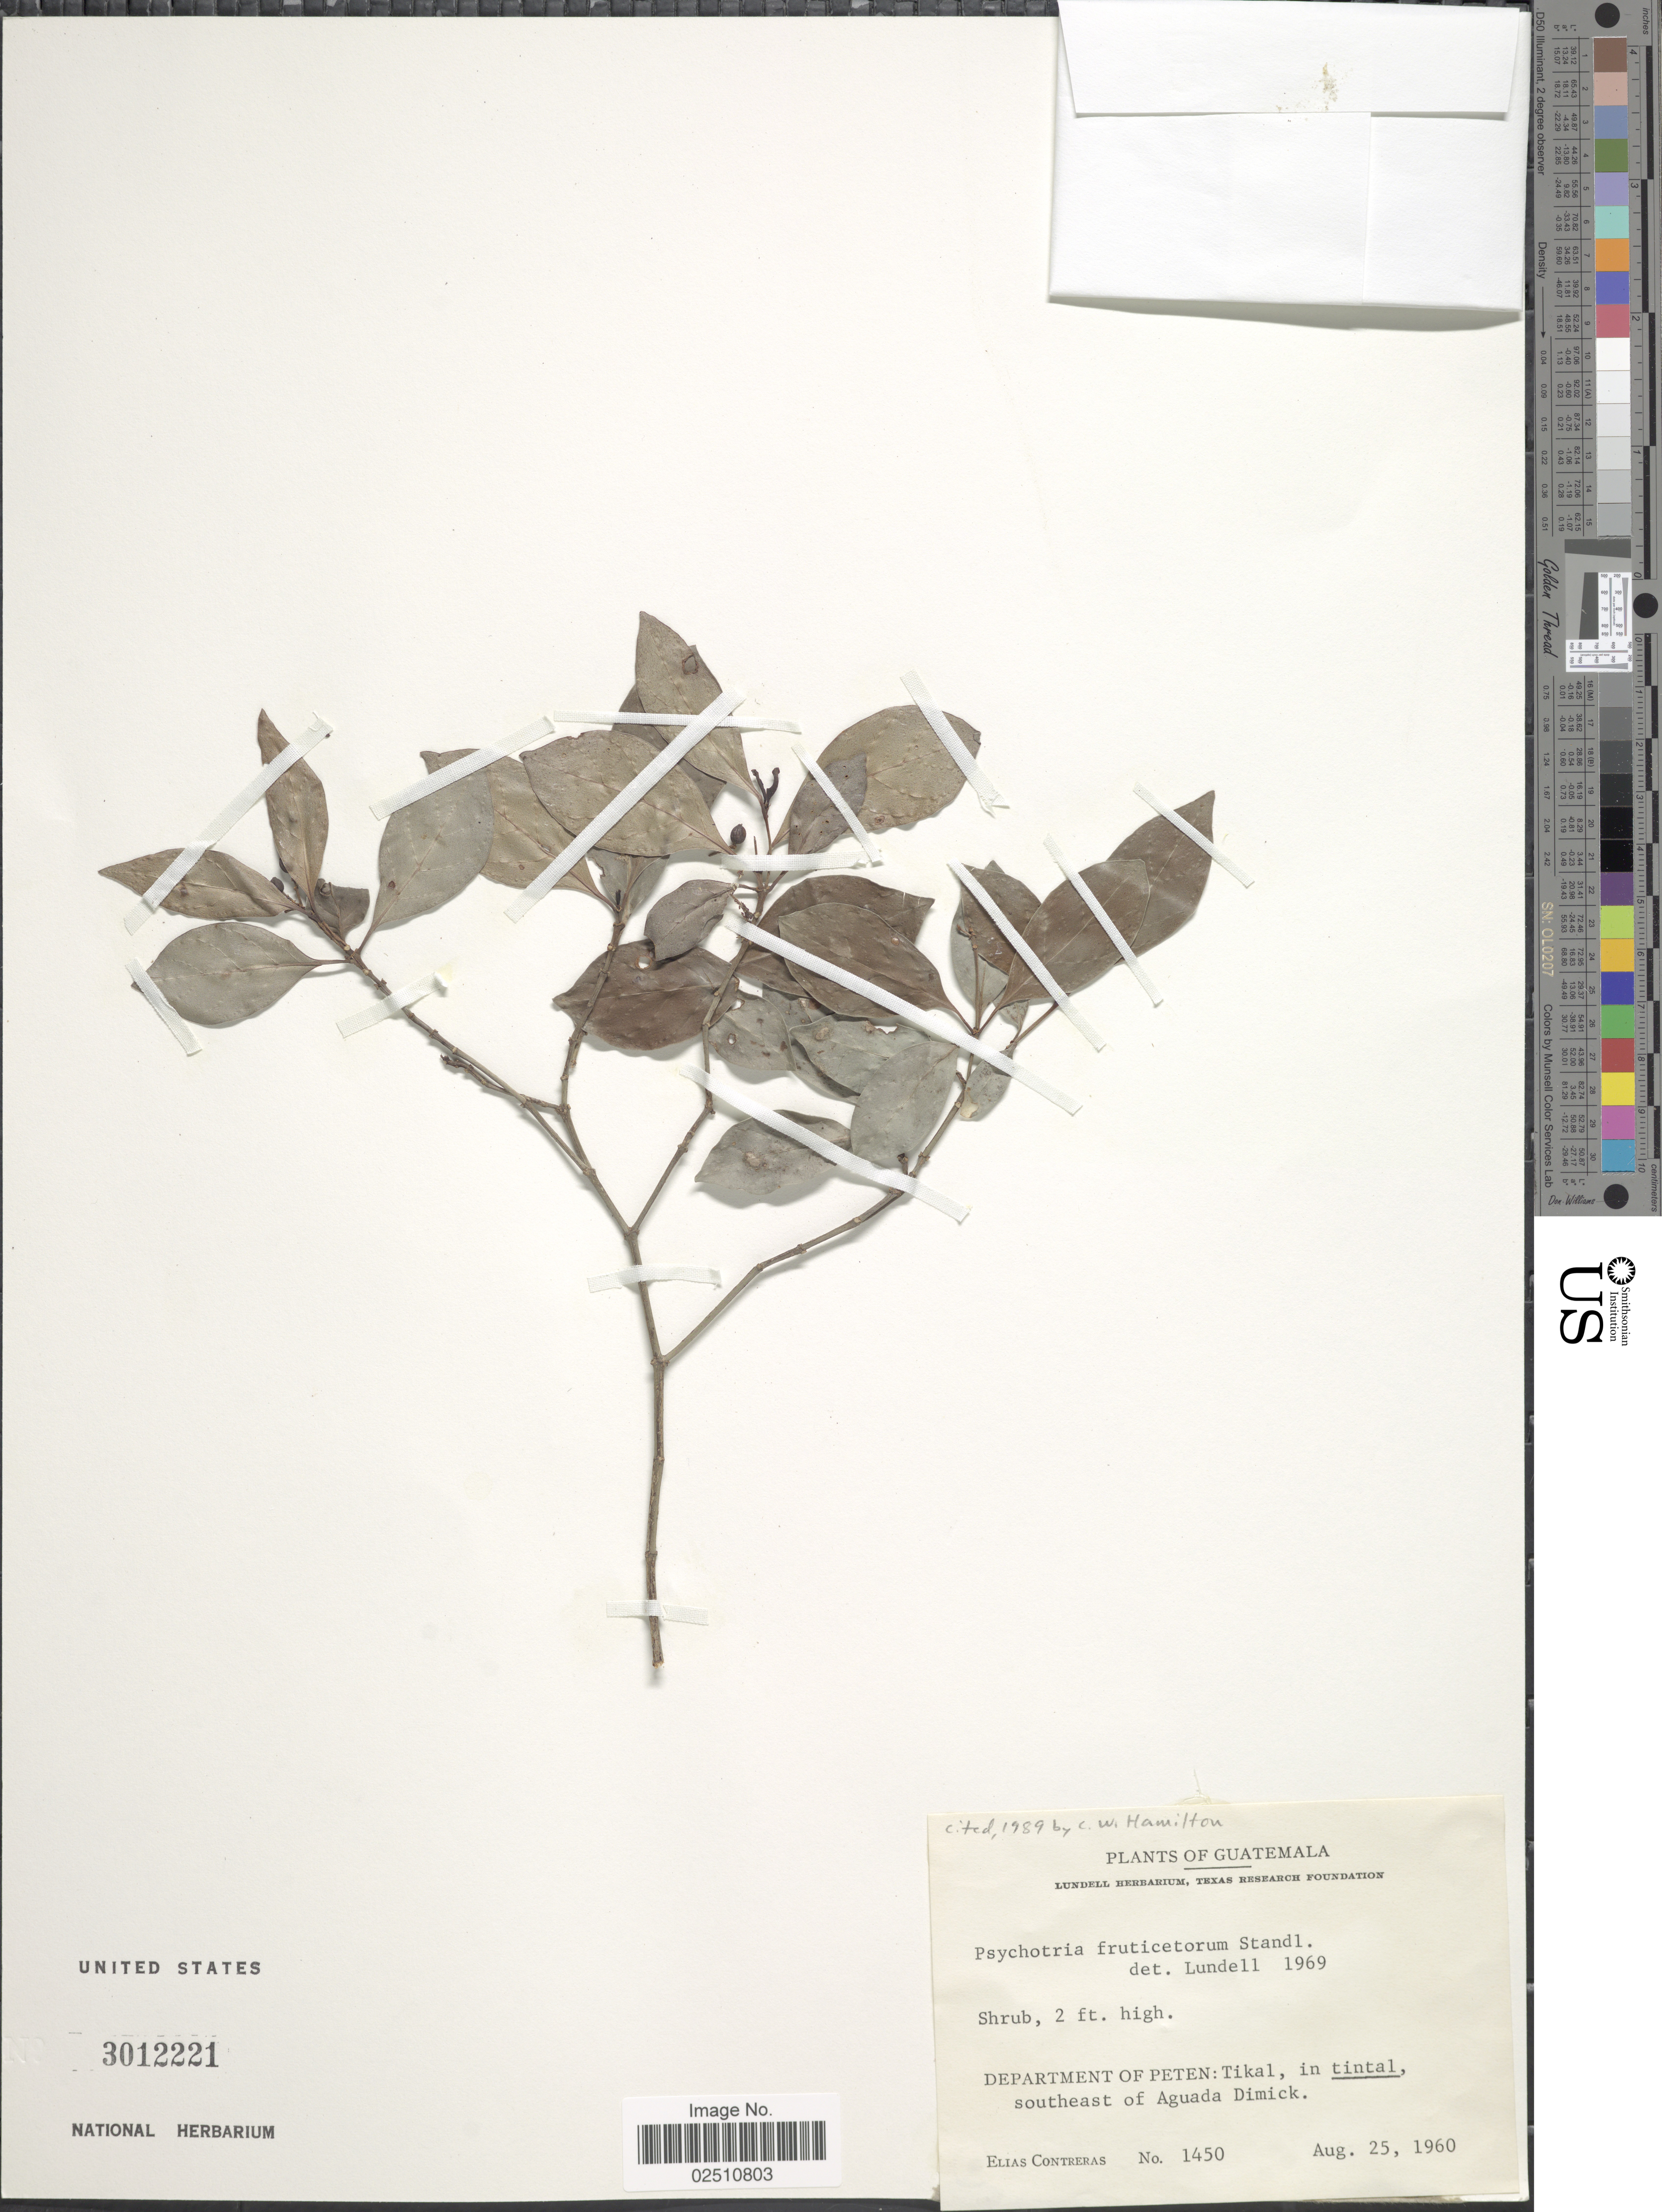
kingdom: Plantae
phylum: Tracheophyta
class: Magnoliopsida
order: Gentianales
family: Rubiaceae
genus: Psychotria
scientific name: Psychotria fruticetorum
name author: Standl.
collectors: E. Contreras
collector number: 1450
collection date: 1960-08-25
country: Guatemala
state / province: El Petén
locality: Department of Peten: Tikal, in tintal, southeast of Aguada Dimick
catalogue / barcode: US 3012221